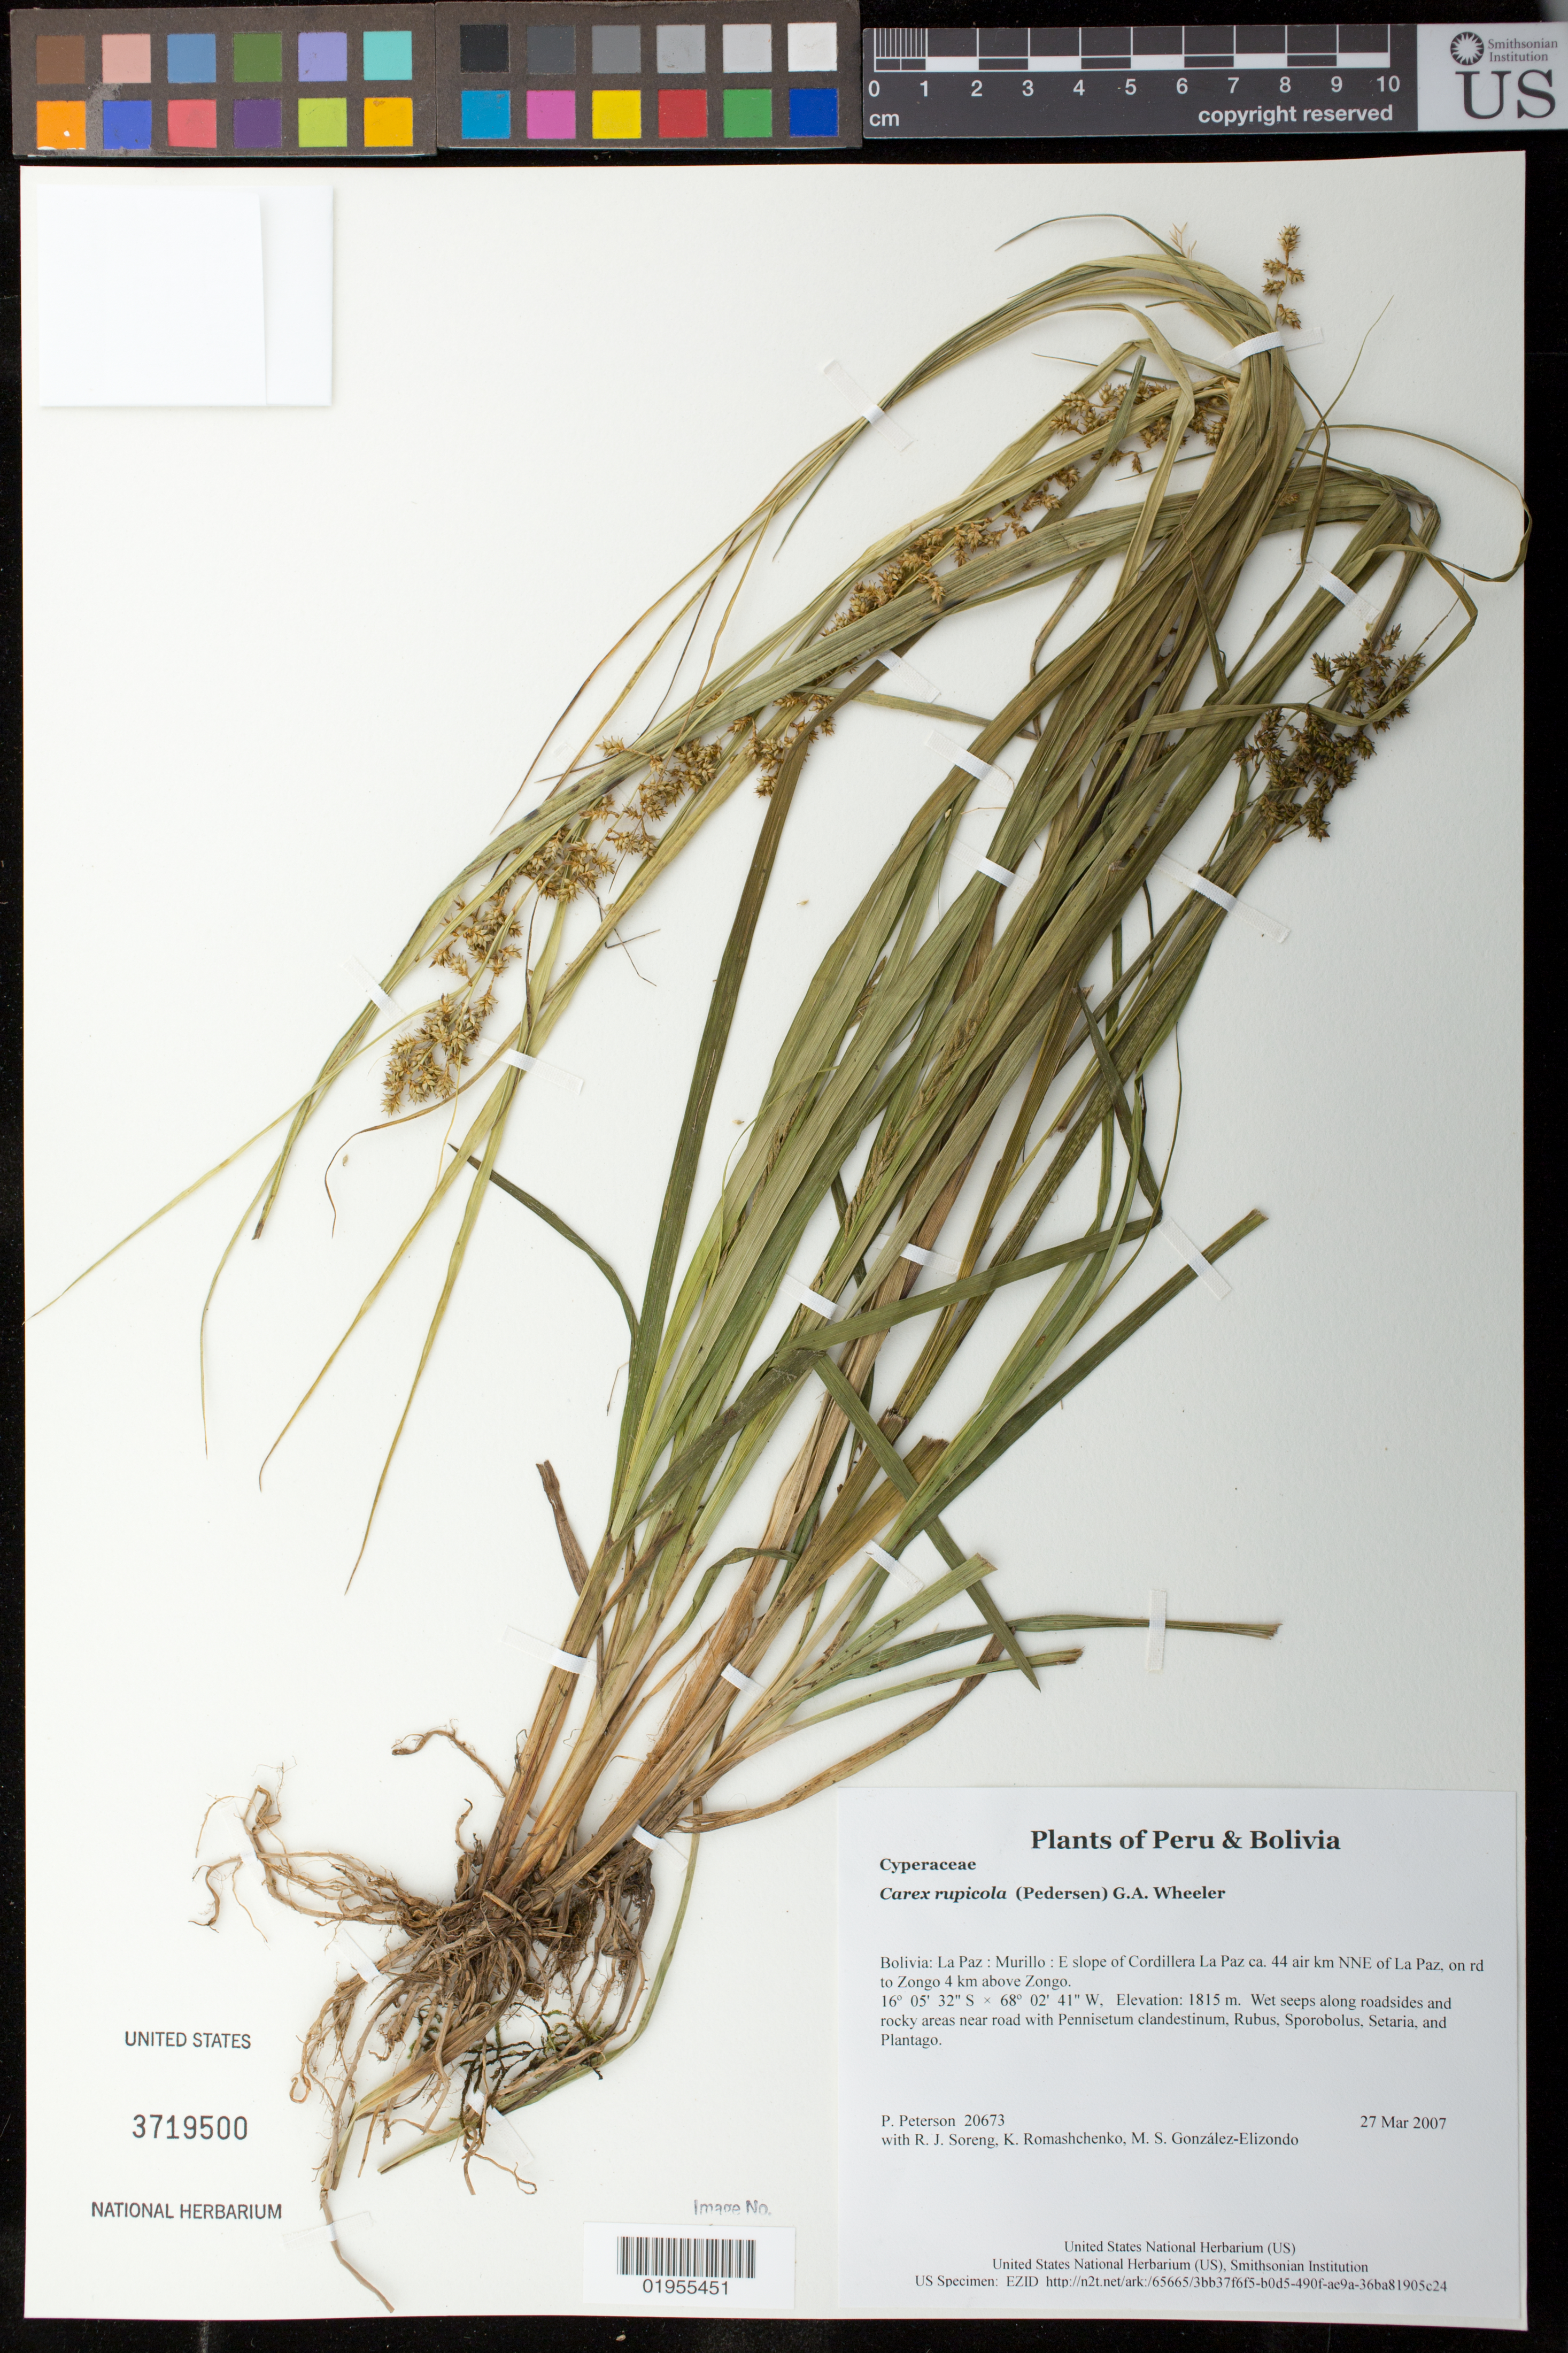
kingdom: Plantae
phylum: Tracheophyta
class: Liliopsida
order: Poales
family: Cyperaceae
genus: Carex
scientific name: Carex rupicola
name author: (Pedersen) G.A. Wheeler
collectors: P. M. Peterson, R. J. Soreng, K. Romashchenko & M. S. González-Elizondo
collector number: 20673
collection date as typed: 27 Mar 2007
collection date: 2007-03-27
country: Bolivia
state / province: La Paz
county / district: Murillo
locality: E slope of Cordillera La Paz ca. 44 air km NNE of La Paz, on rd to Zongo 4 km above Zongo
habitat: Wet seeps along roadsides and rocky areas near road with Pennisetum clandestinum, Rubus, Sporobolus, Setaria, and Plantago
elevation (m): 1815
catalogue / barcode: US 3719500